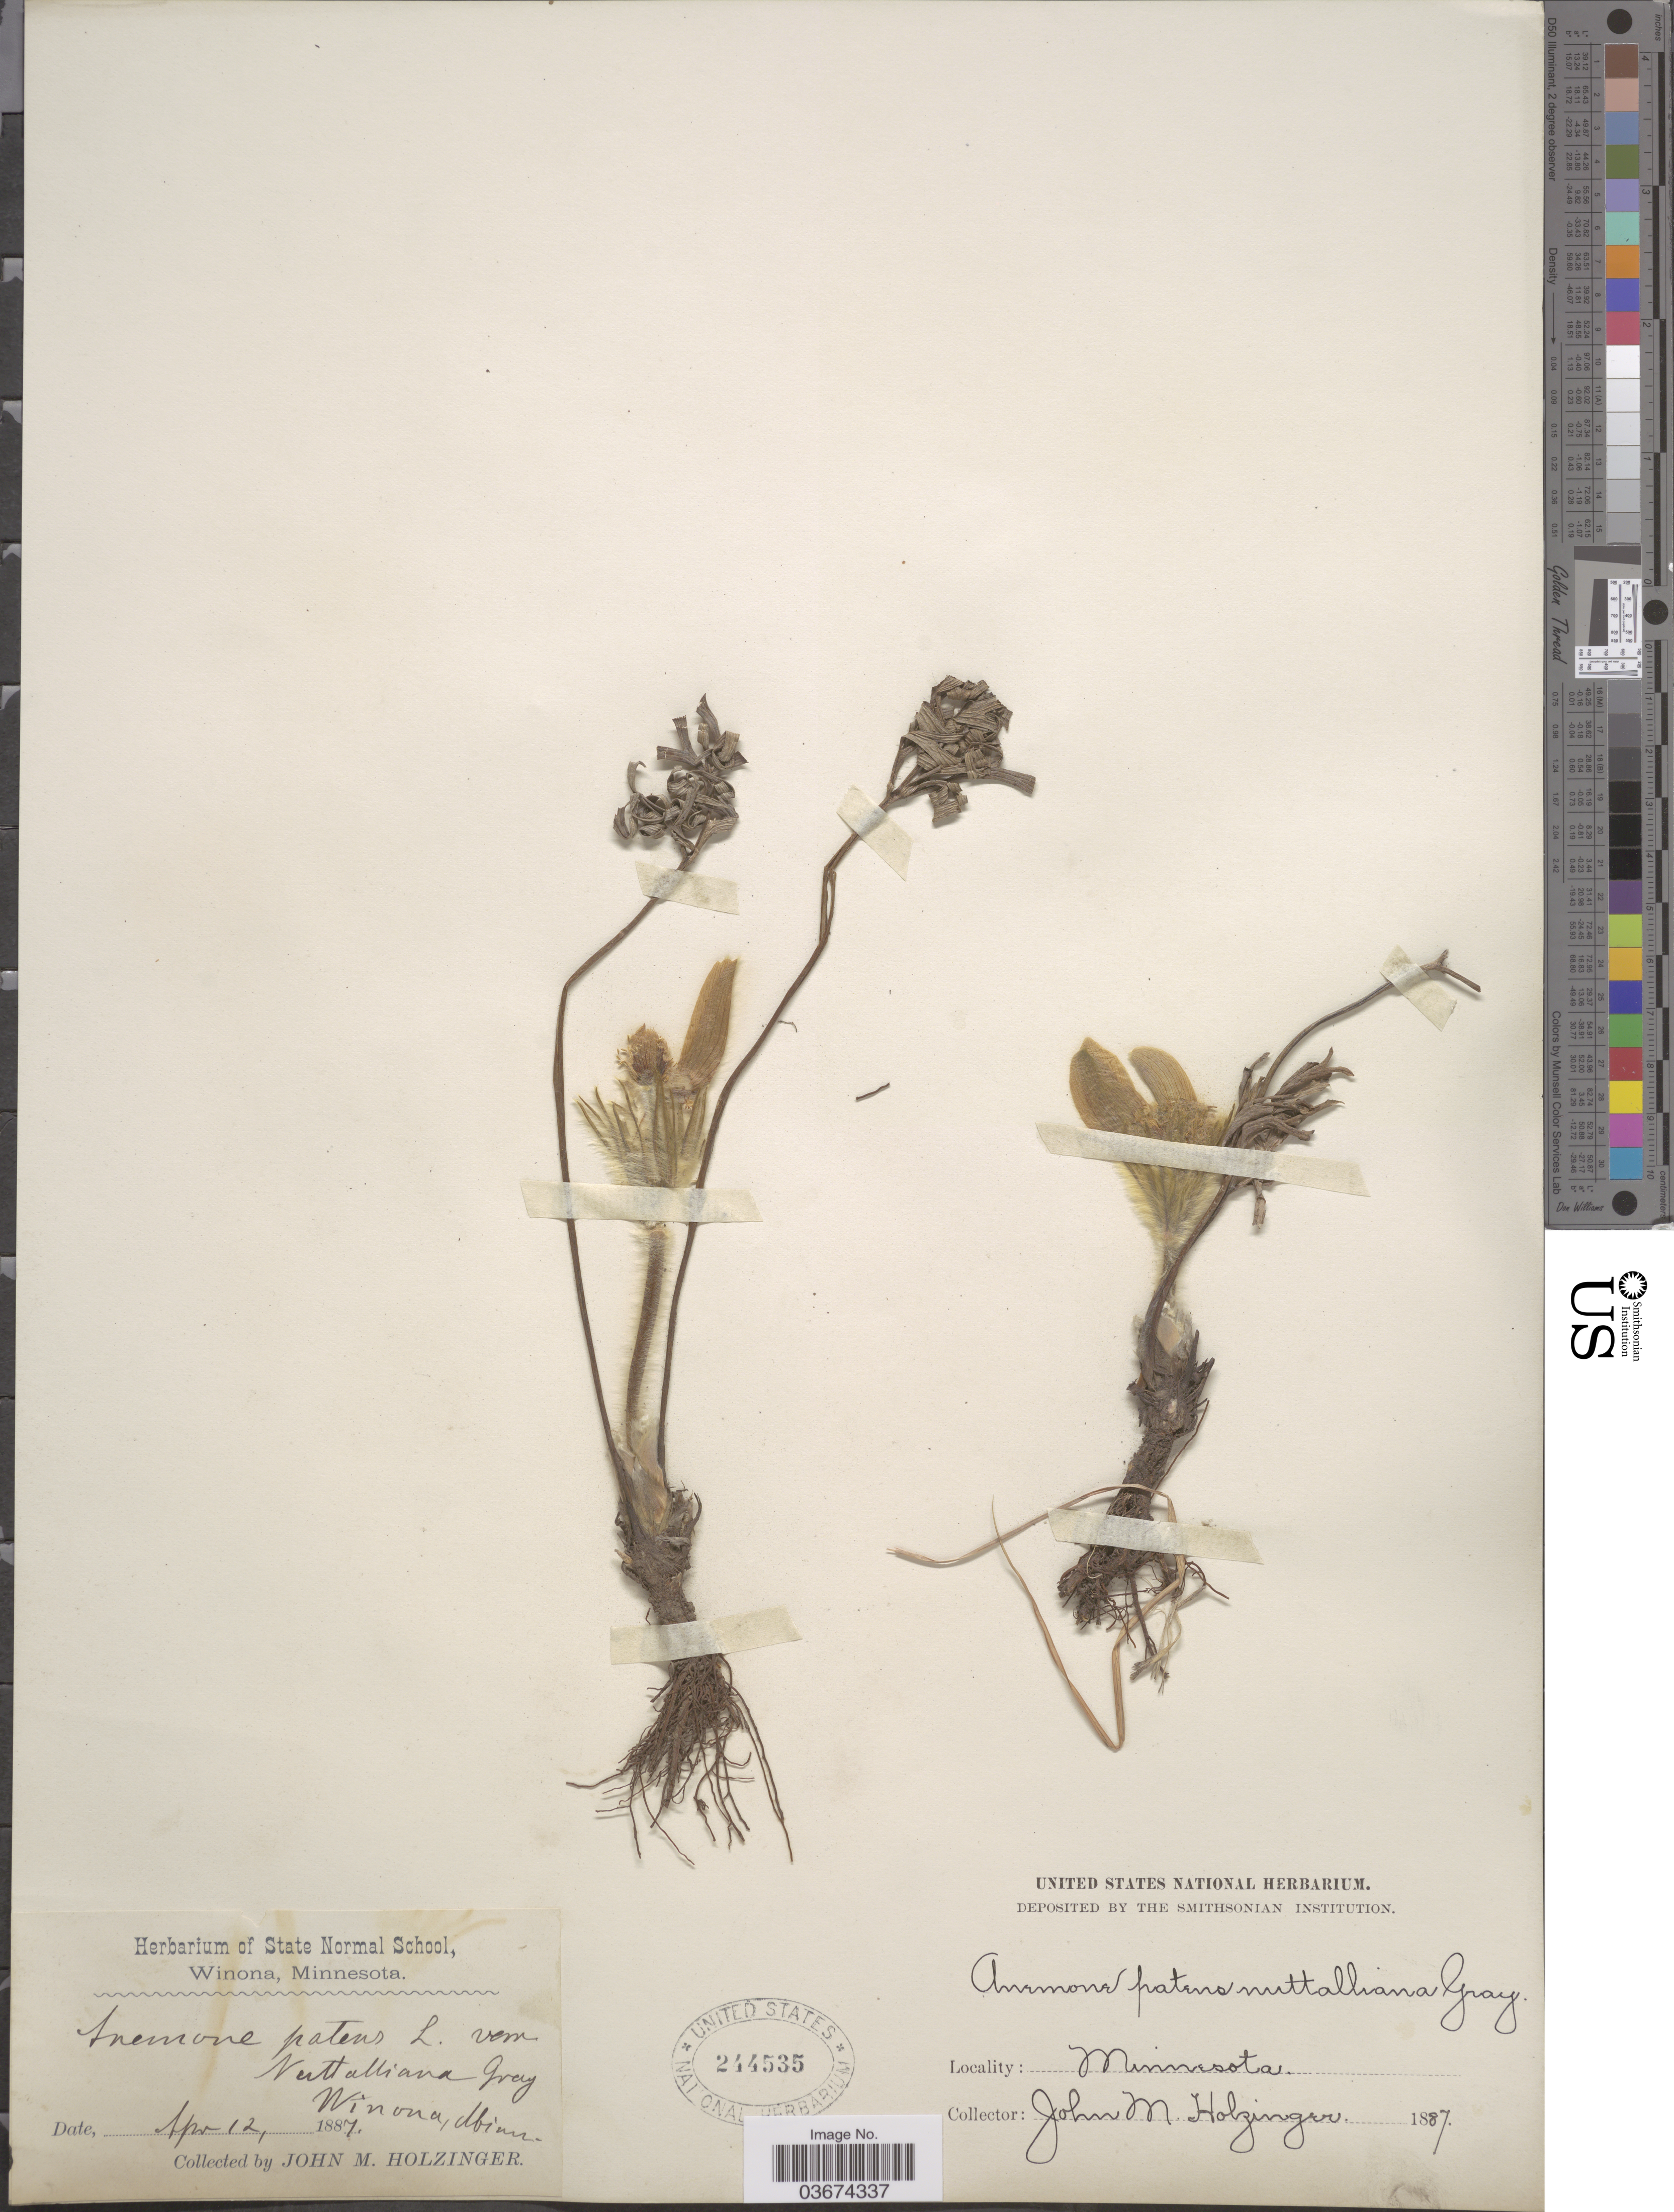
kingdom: Plantae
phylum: Tracheophyta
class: Magnoliopsida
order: Ranunculales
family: Ranunculaceae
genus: Pulsatilla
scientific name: Pulsatilla nuttalliana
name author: (DC.) Bercht. & J. Presl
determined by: Strong, Mark T., (BOT), Smithsonian Institution - National Museum of Natural History (UNITED STATES)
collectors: J. M. Holzinger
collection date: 1887-04-12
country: United States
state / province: Minnesota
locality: Winona.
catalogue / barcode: US 244535